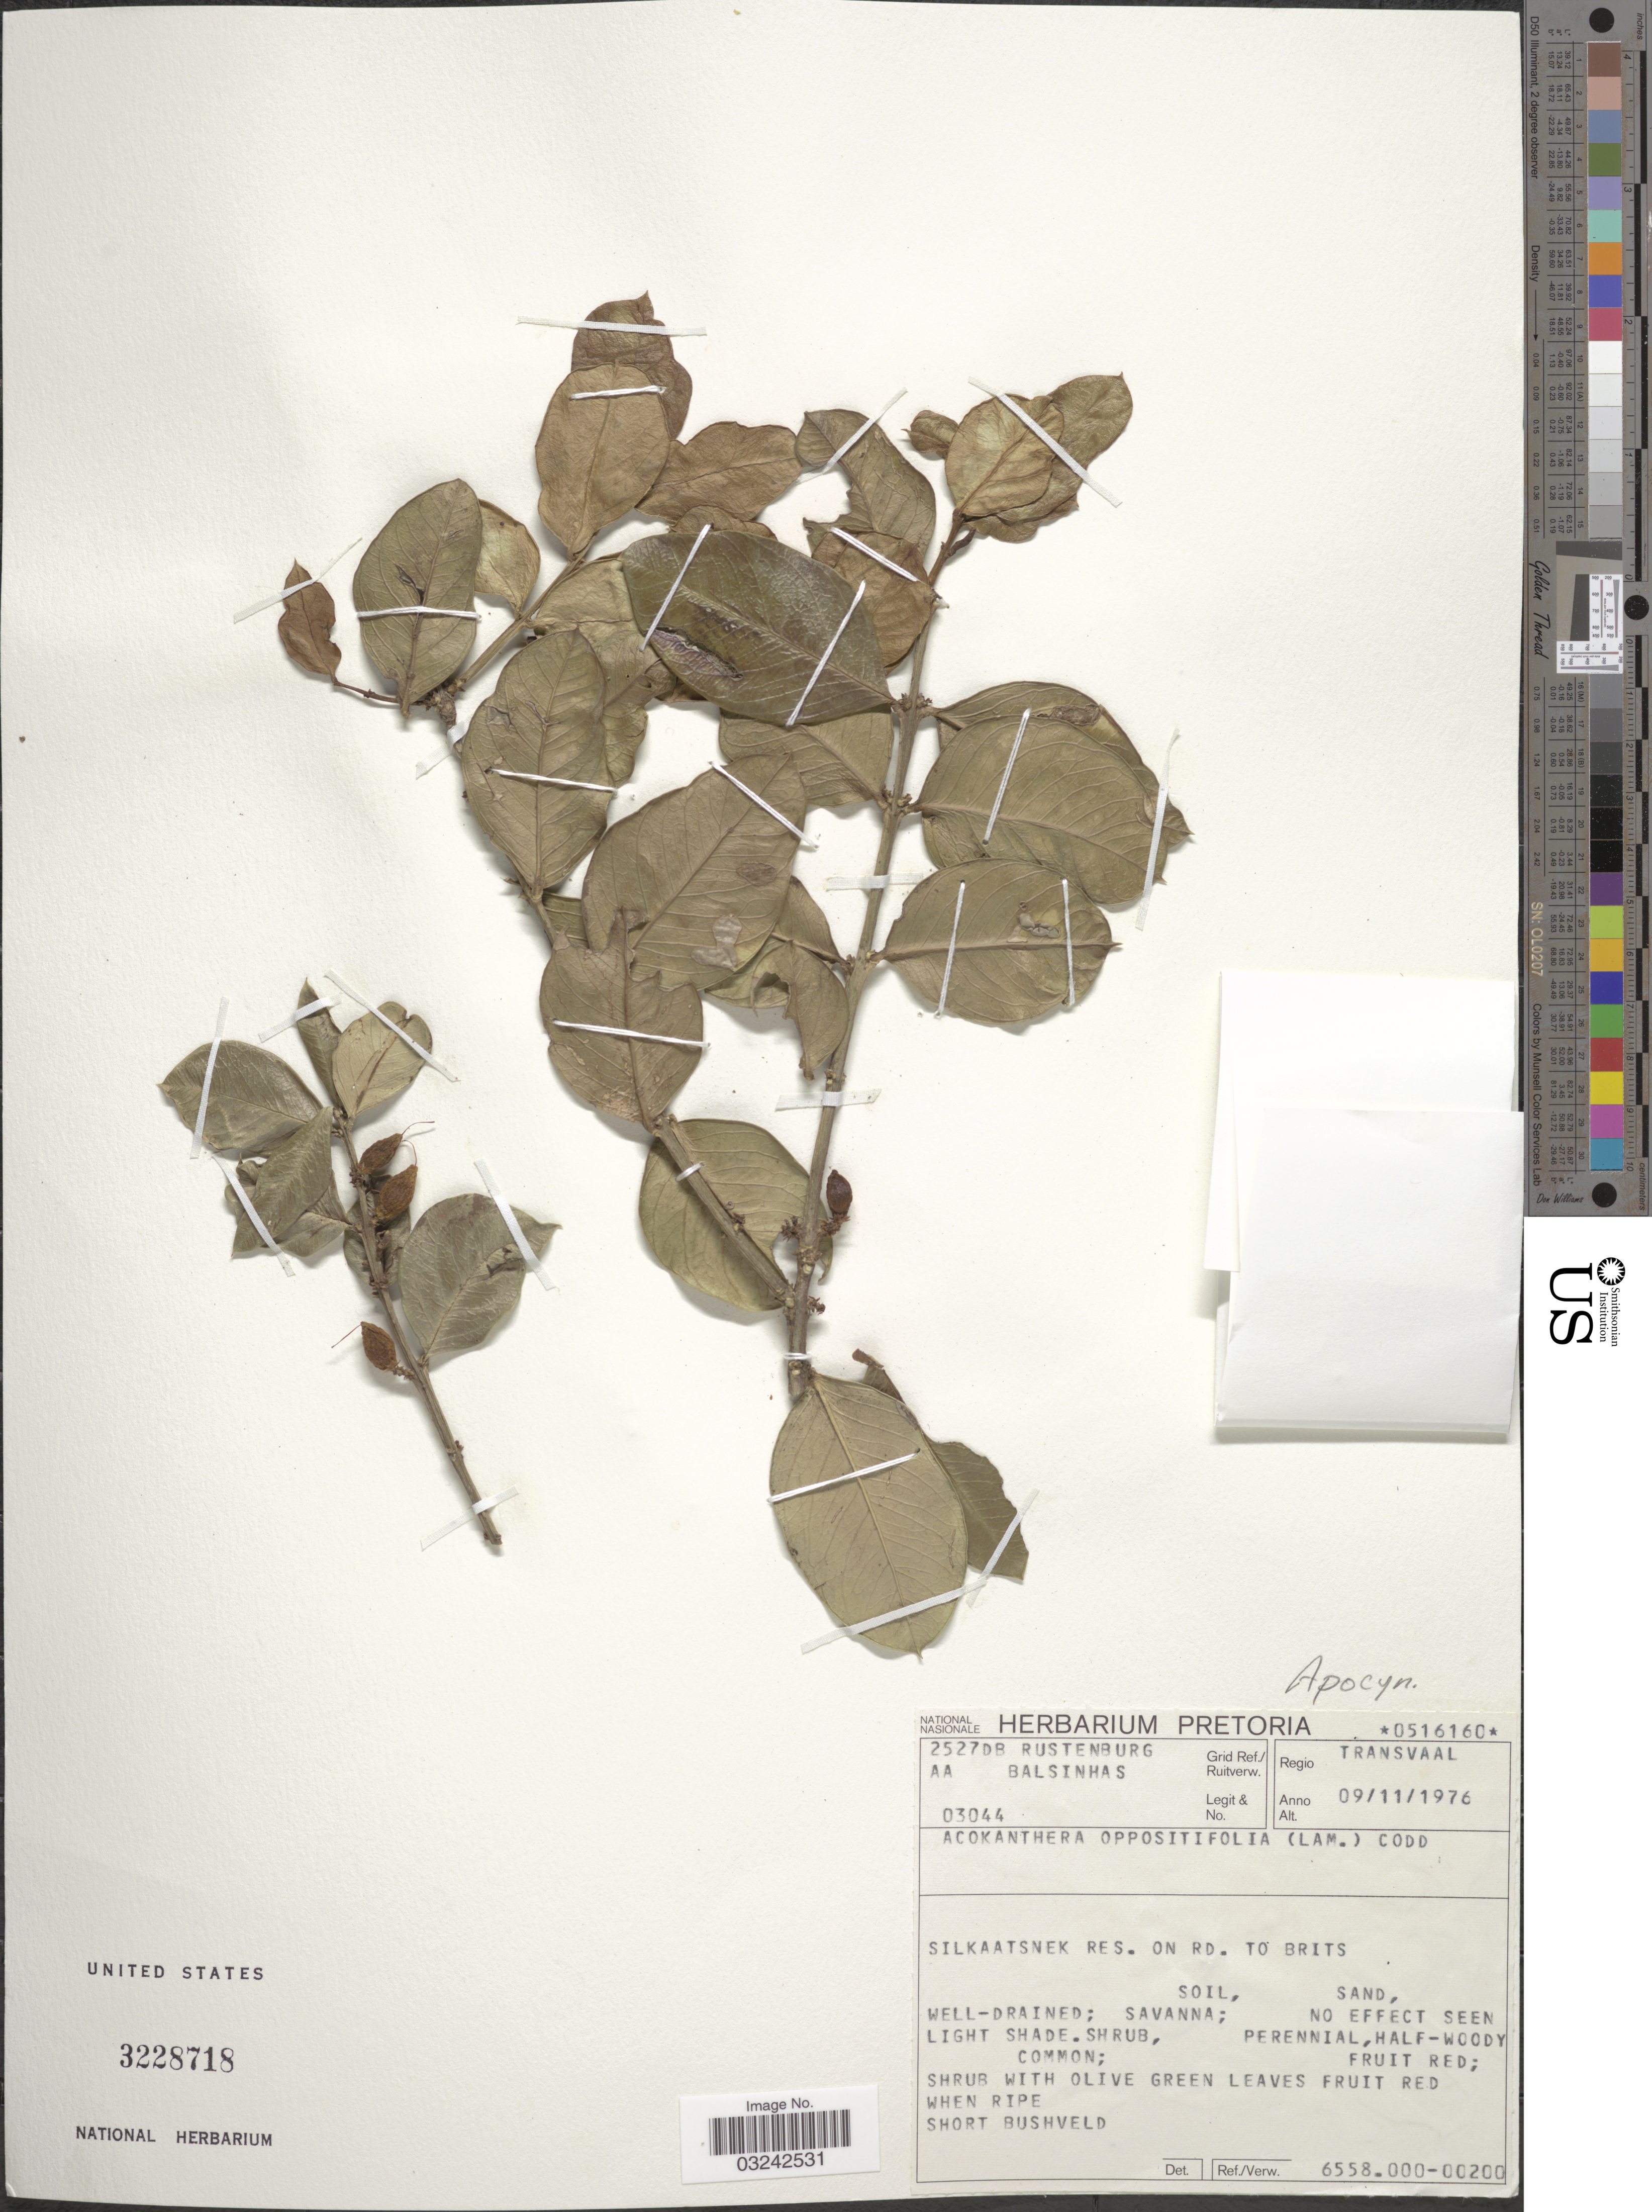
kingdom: Plantae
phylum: Tracheophyta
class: Magnoliopsida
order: Gentianales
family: Apocynaceae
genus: Acokanthera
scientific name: Acokanthera oppositifolia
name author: (Lam.) Codd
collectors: A. A. Balsinhas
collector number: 03044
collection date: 1976-11-09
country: South Africa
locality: Regio Transvaal. Grid Ref. 2527DB Rustenberg. Silkaatsnek Res. on rd. to Brits.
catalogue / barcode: US 3228718